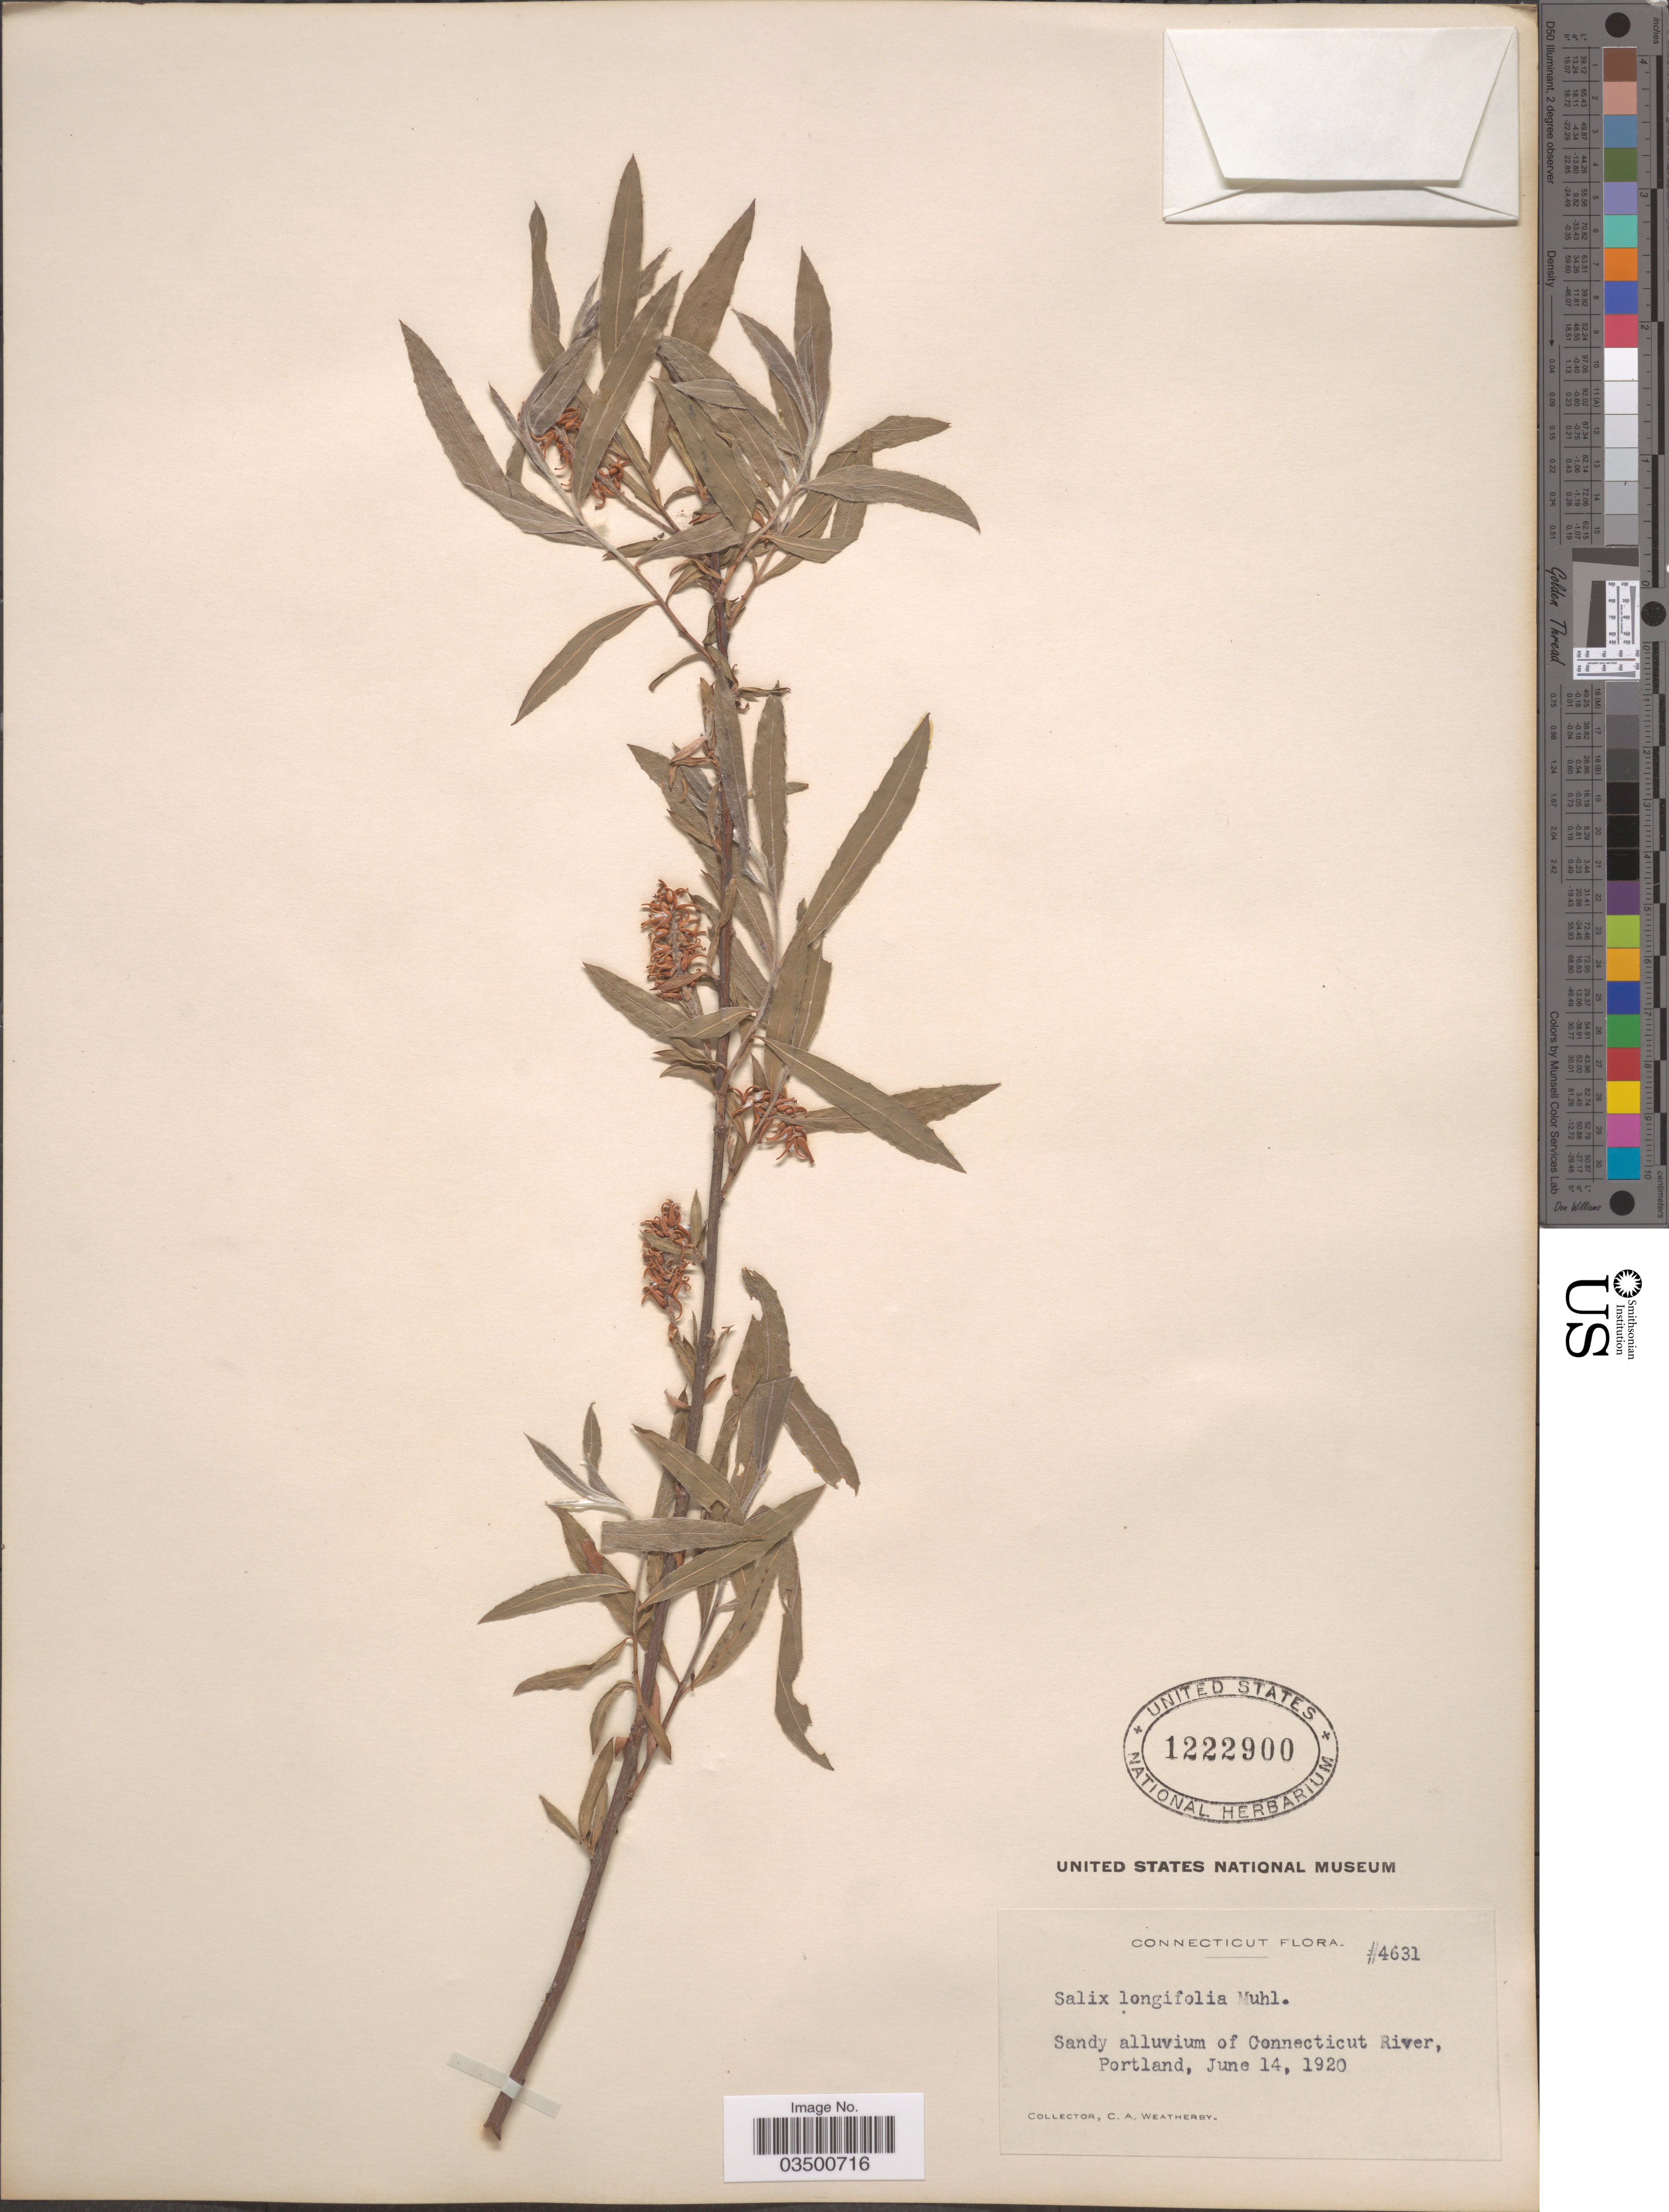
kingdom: Plantae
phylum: Tracheophyta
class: Magnoliopsida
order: Malpighiales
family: Salicaceae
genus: Salix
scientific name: Salix interior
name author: Rowlee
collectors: C. A. Weatherby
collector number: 4631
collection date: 1920-06-14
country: United States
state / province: Connecticut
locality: Sandy alluvium of Connecticut River, Portland.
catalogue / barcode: US 1222900